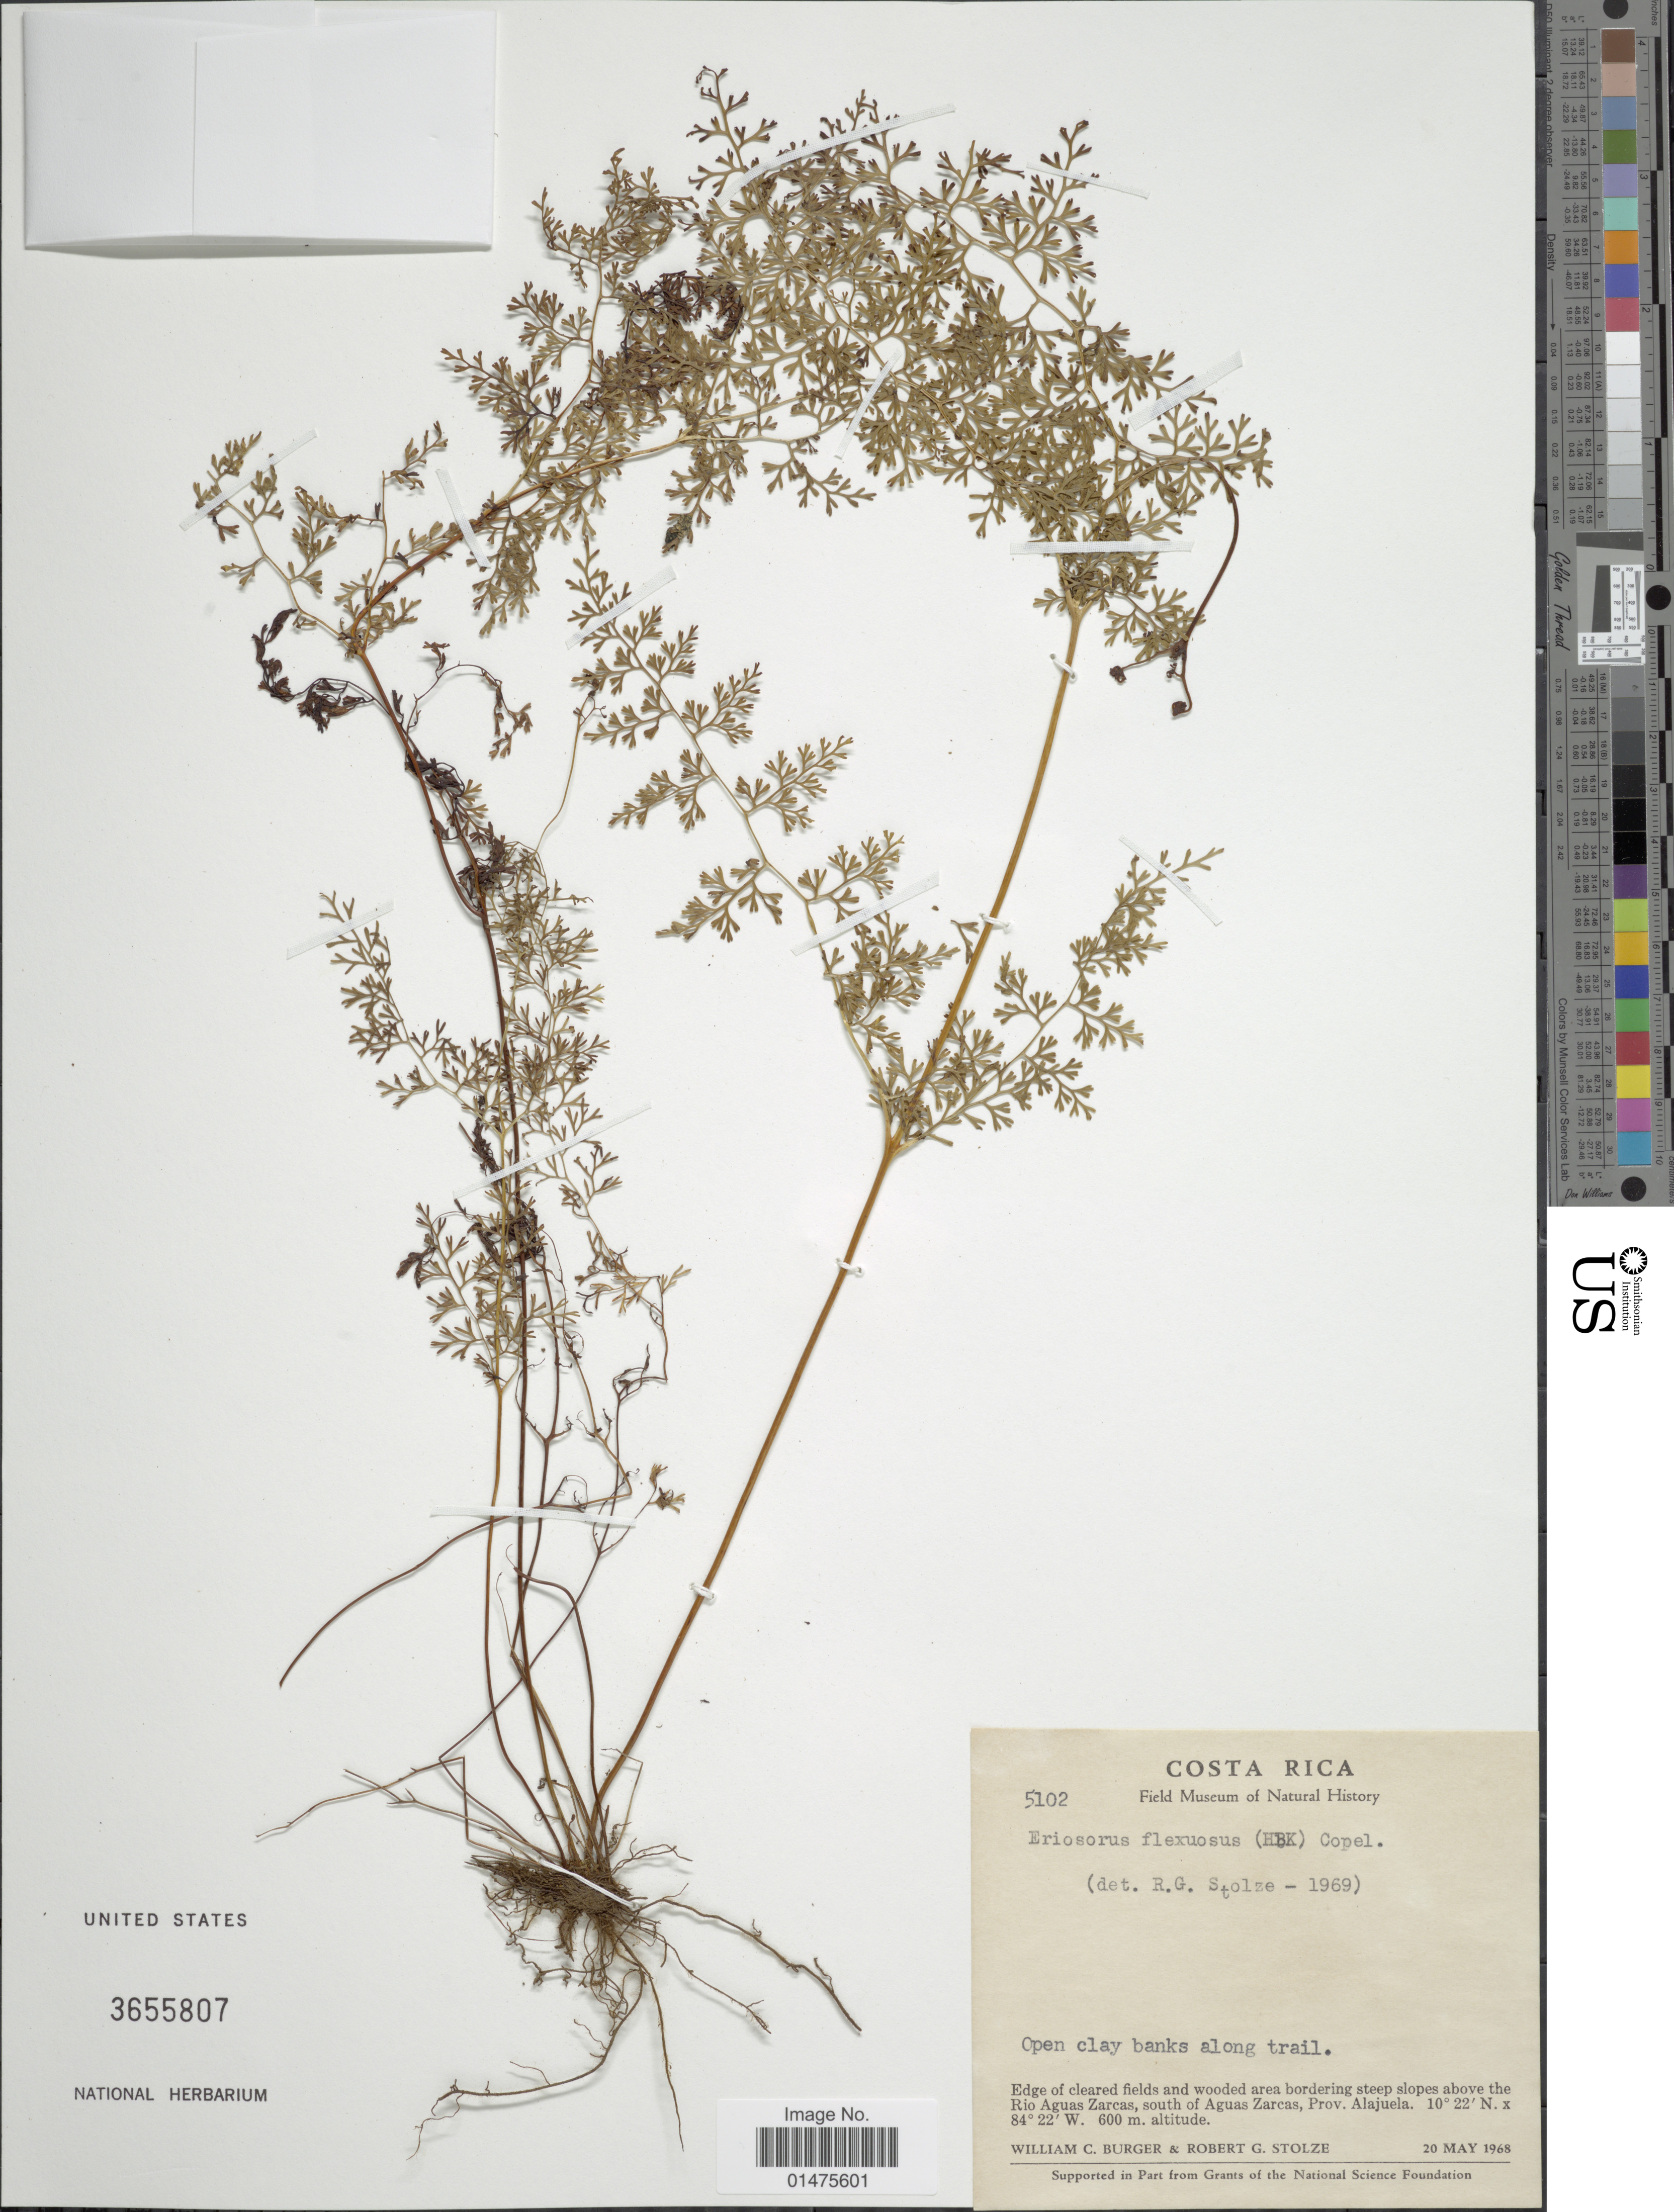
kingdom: Plantae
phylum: Tracheophyta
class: Polypodiopsida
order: Polypodiales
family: Pteridaceae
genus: Jamesonia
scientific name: Jamesonia flexuosa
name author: (Humb. & Bonpl.) Christenh.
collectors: W. Burger & R. G. Stolze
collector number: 5102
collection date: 1968-05-20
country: Costa Rica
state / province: Alajuela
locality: Edge of cleared fields an wooded area bordering steep slopes above the Rio Aguas Zarcas, south of Aguas Zarcas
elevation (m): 600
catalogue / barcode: US 3655807